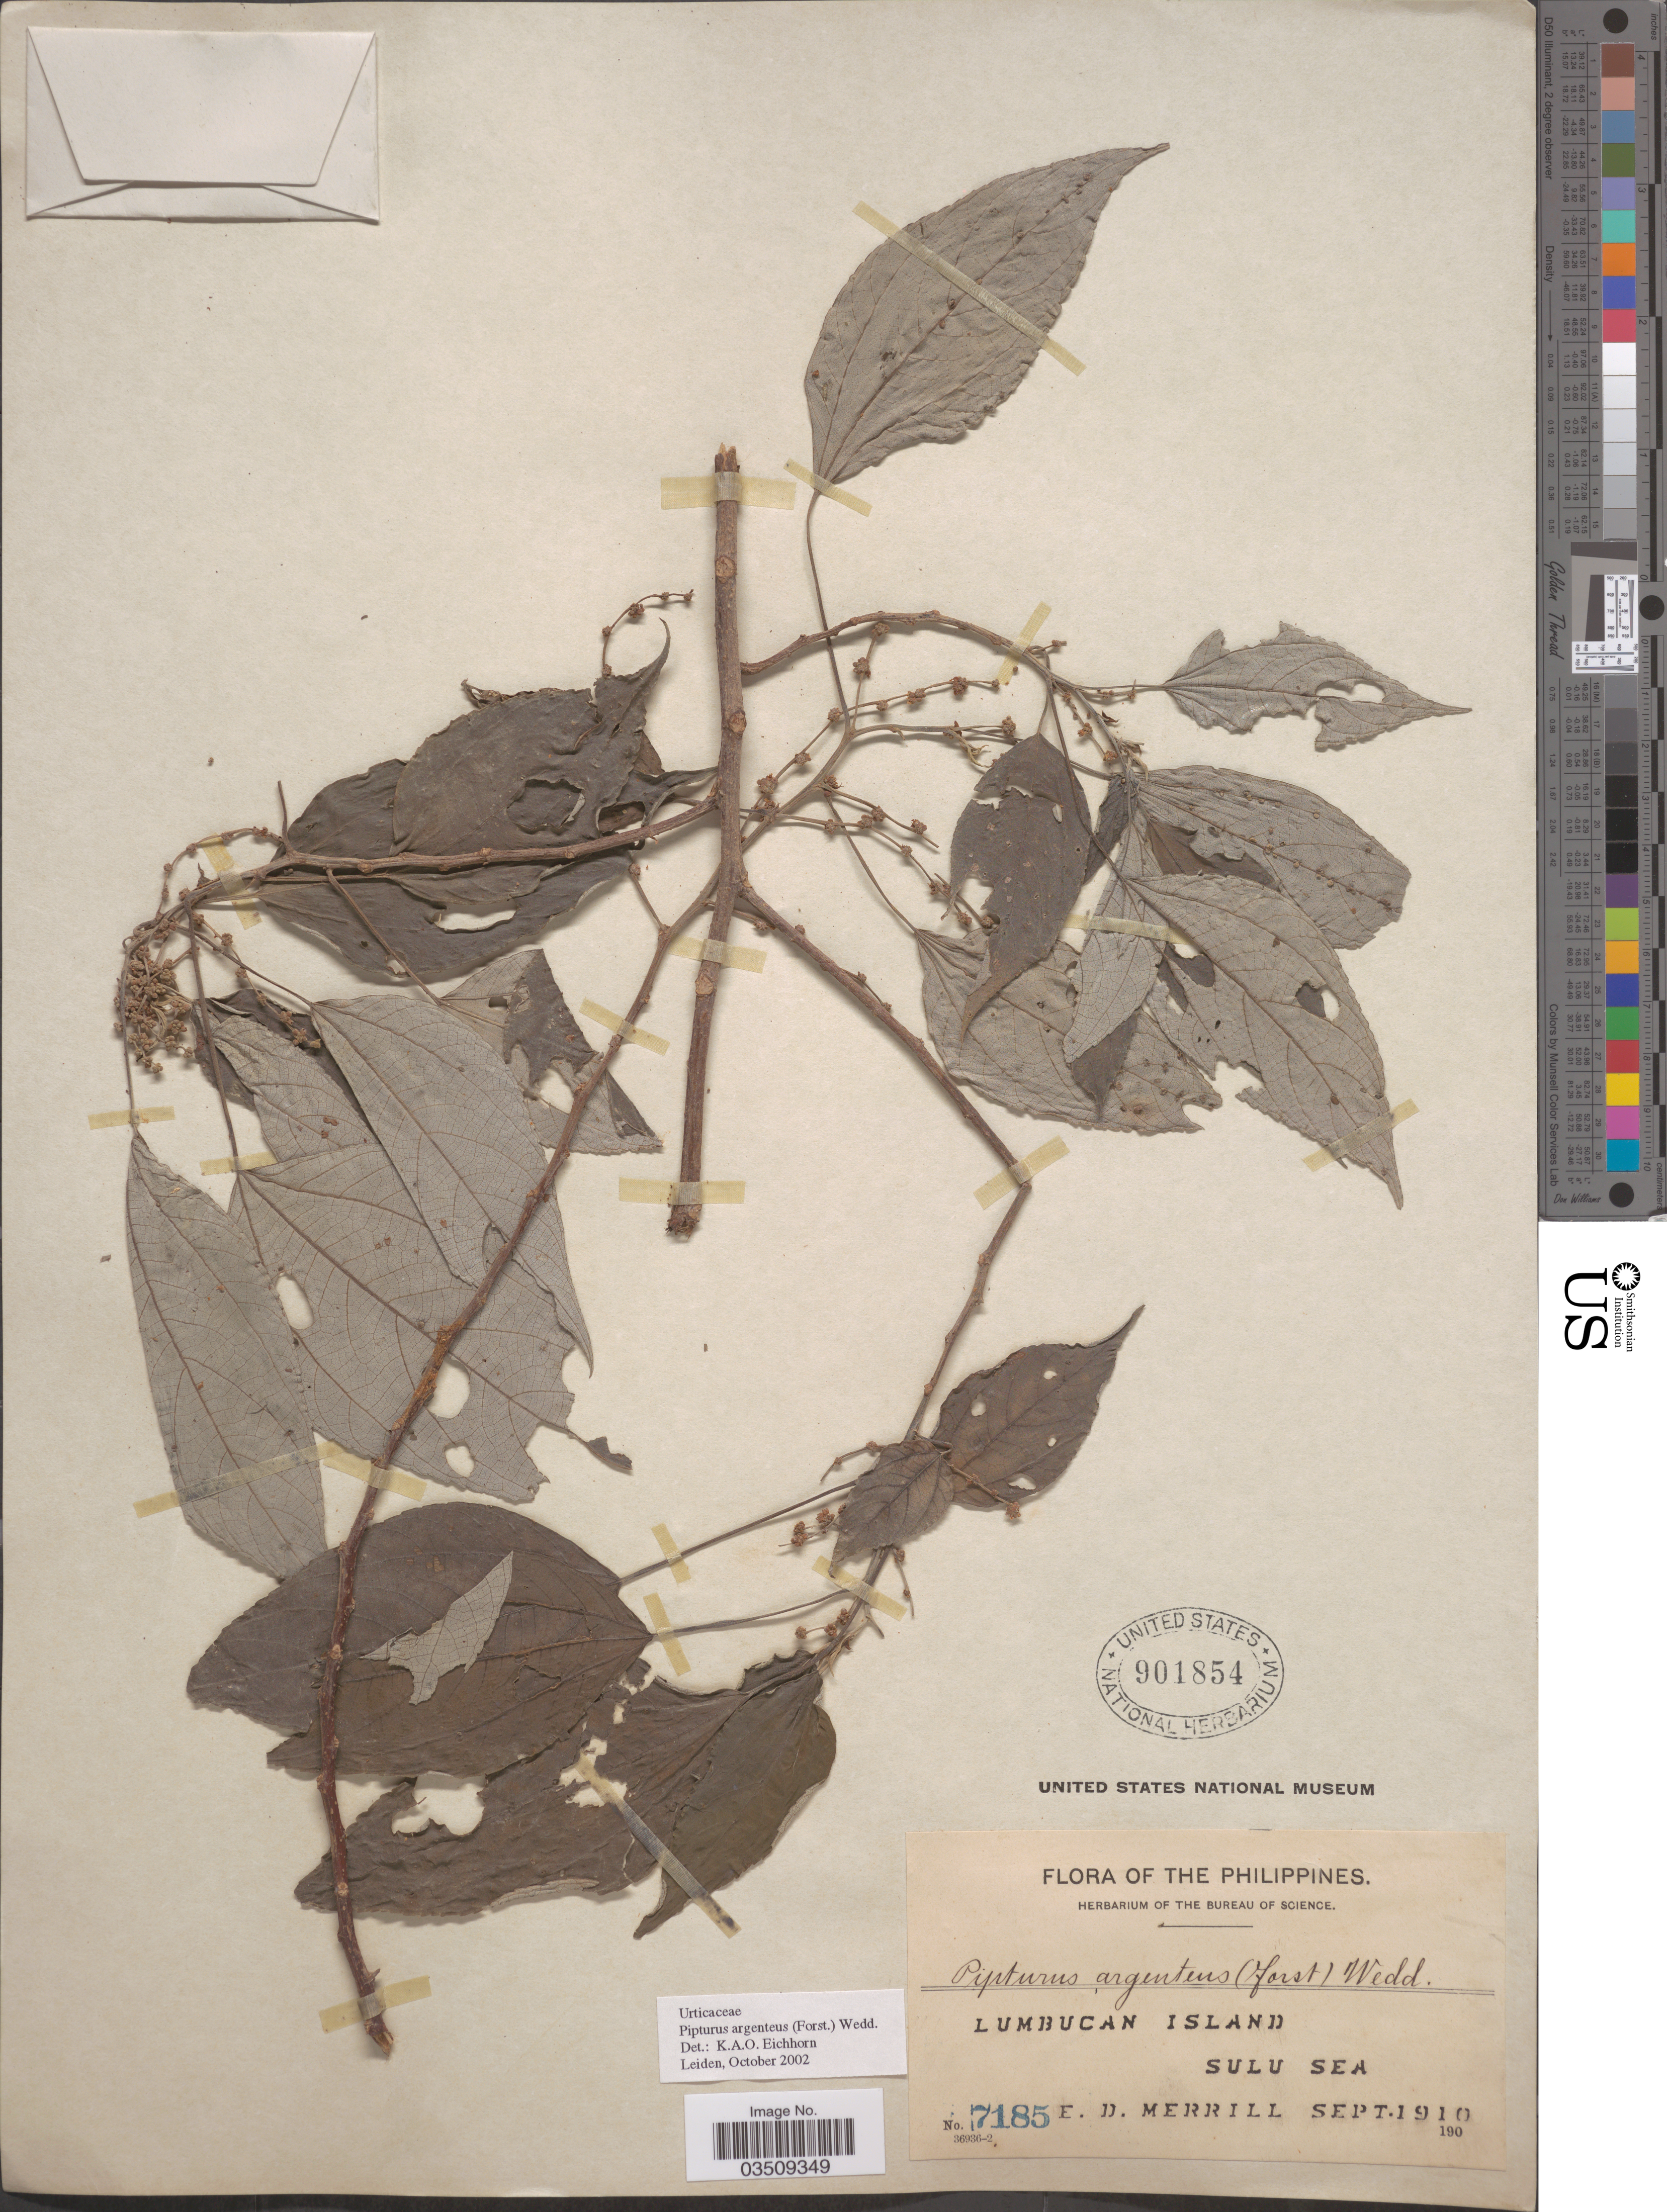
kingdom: Plantae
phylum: Tracheophyta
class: Magnoliopsida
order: Rosales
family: Urticaceae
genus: Pipturus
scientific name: Pipturus argenteus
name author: (G. Forst.) Wedd.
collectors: E. D. Merrill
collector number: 7185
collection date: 1910-09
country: Philippines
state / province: Muslim Mindanao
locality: Lumbucan Island. Sulu Sea.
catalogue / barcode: US 901854